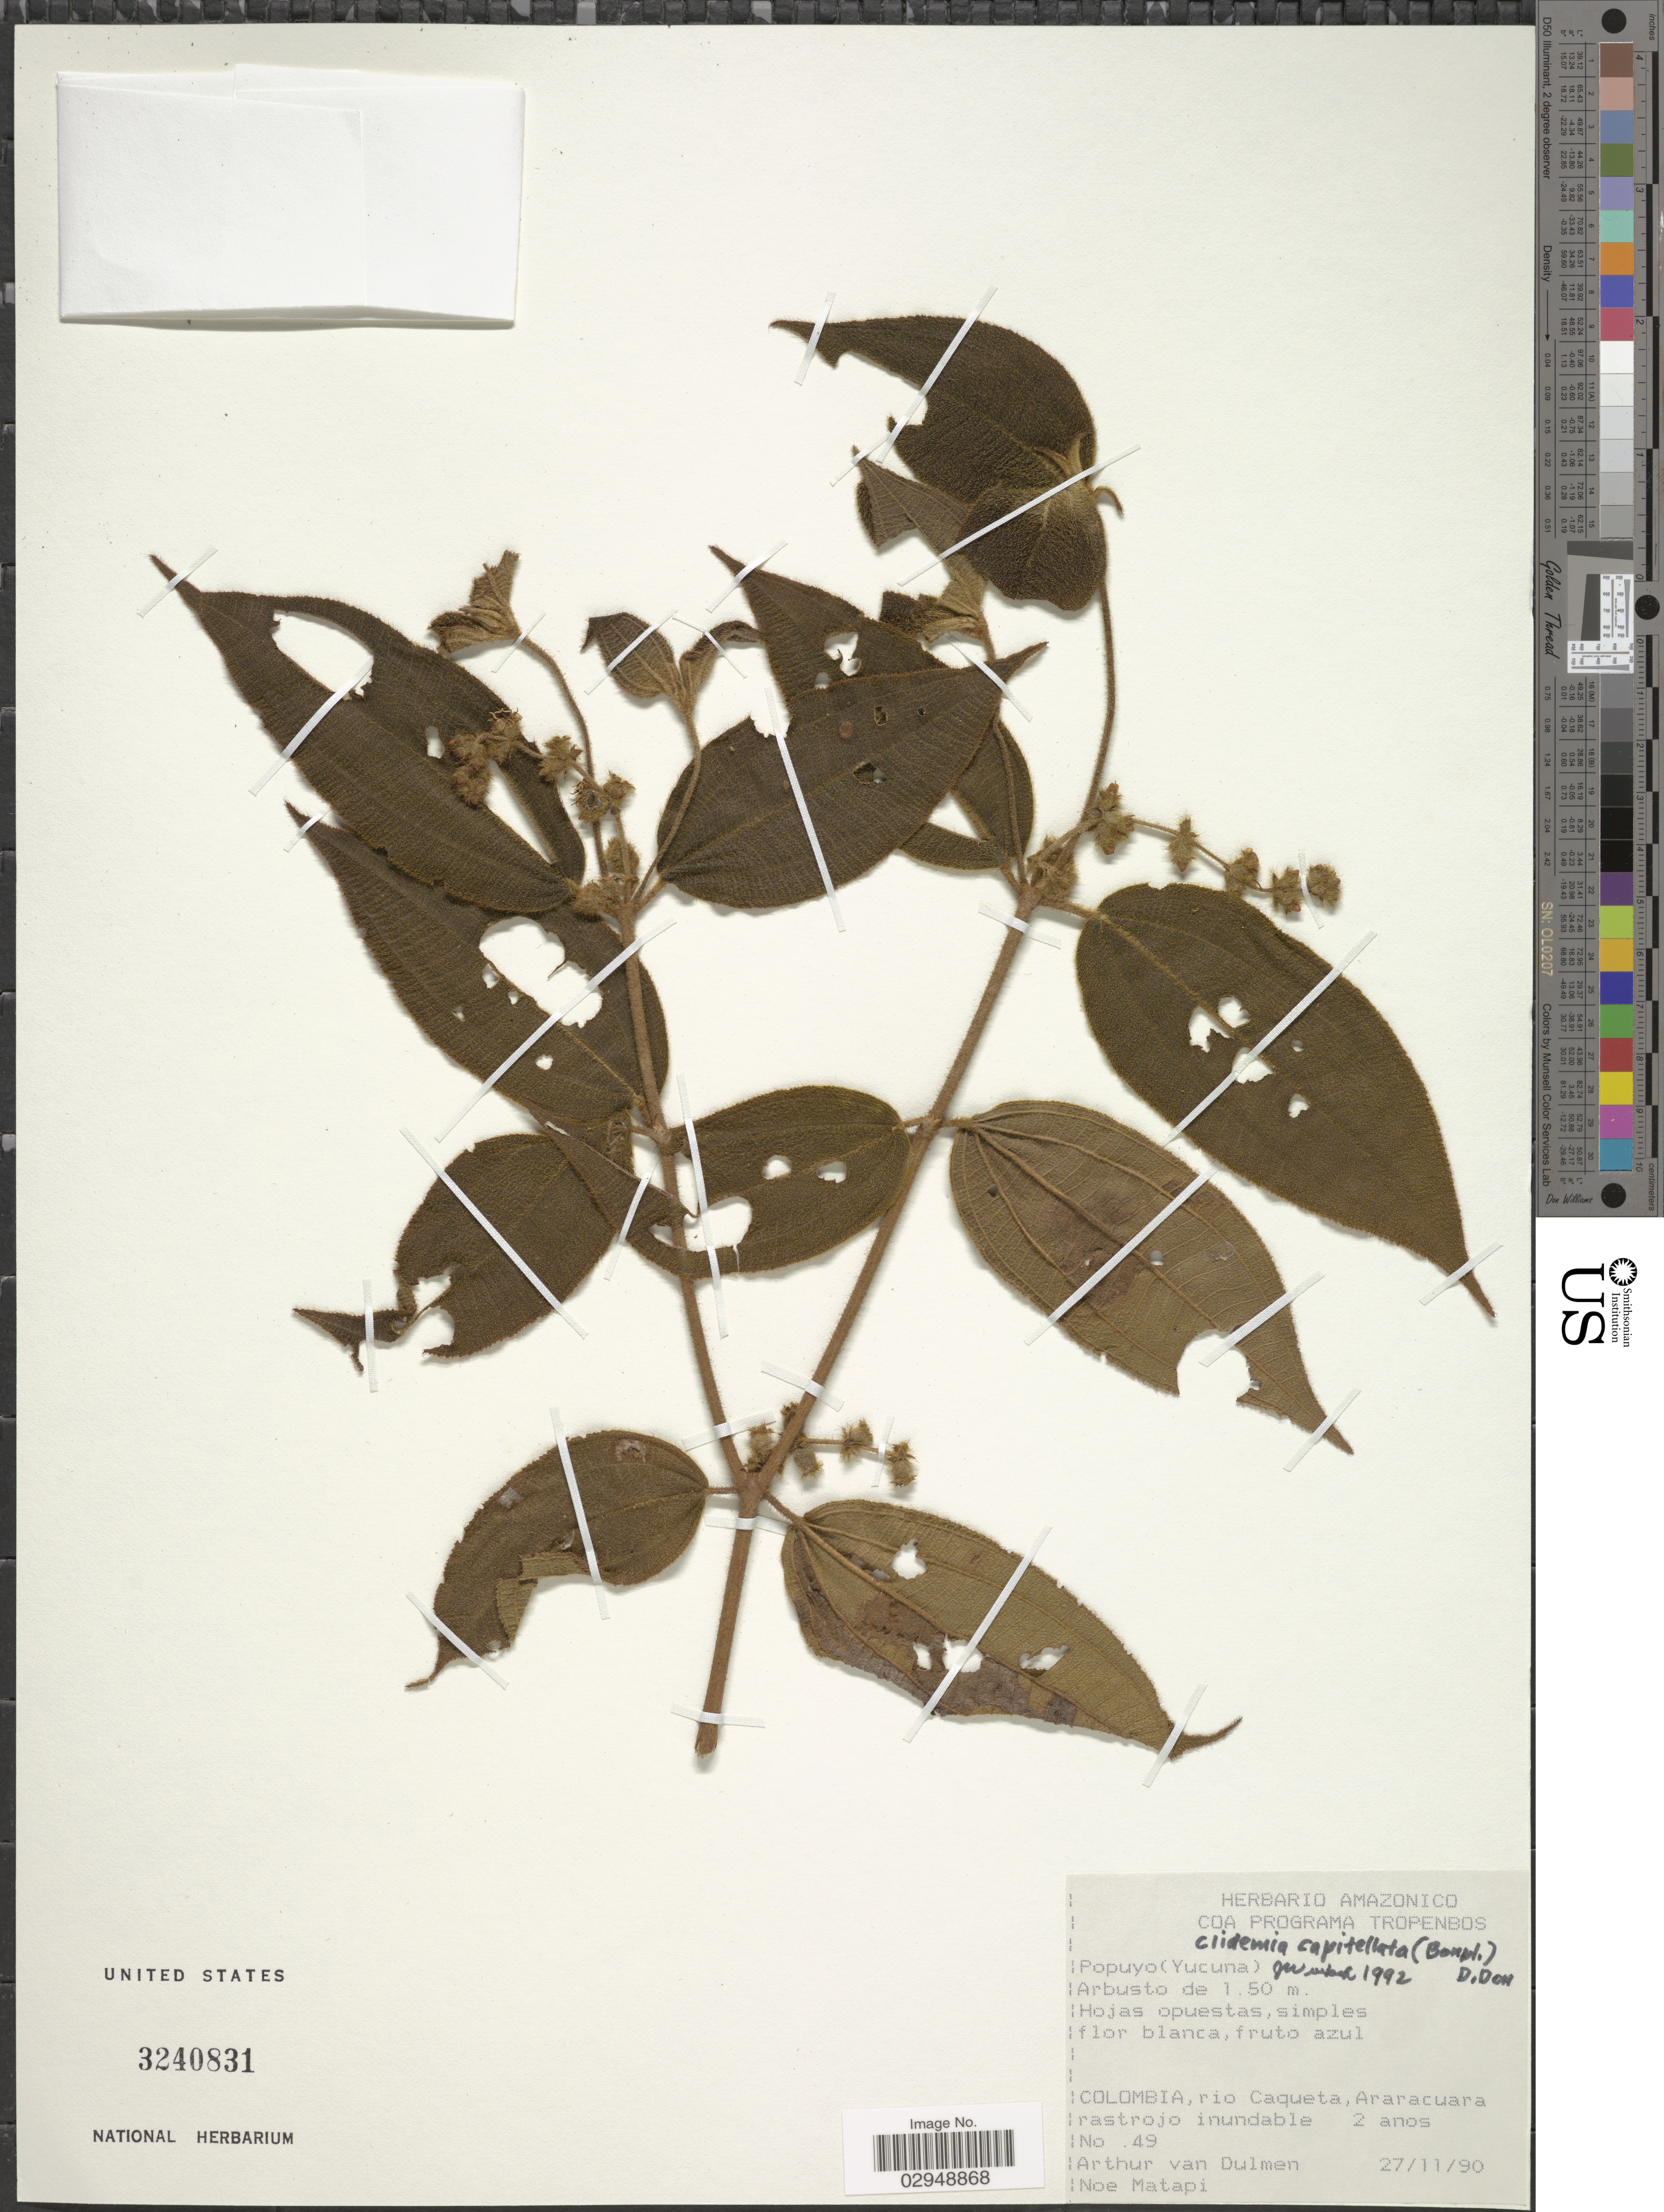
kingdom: Plantae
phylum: Tracheophyta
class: Magnoliopsida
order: Myrtales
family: Melastomataceae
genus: Clidemia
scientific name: Clidemia capitellata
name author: (Bonpl.) D. Don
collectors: A. van Dulmen & N. Matapi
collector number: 49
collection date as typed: Transcribed d/m/y: 27/11/90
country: Colombia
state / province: Caquetá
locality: Rio Caqueta, Araracuara.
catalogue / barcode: US 3240831